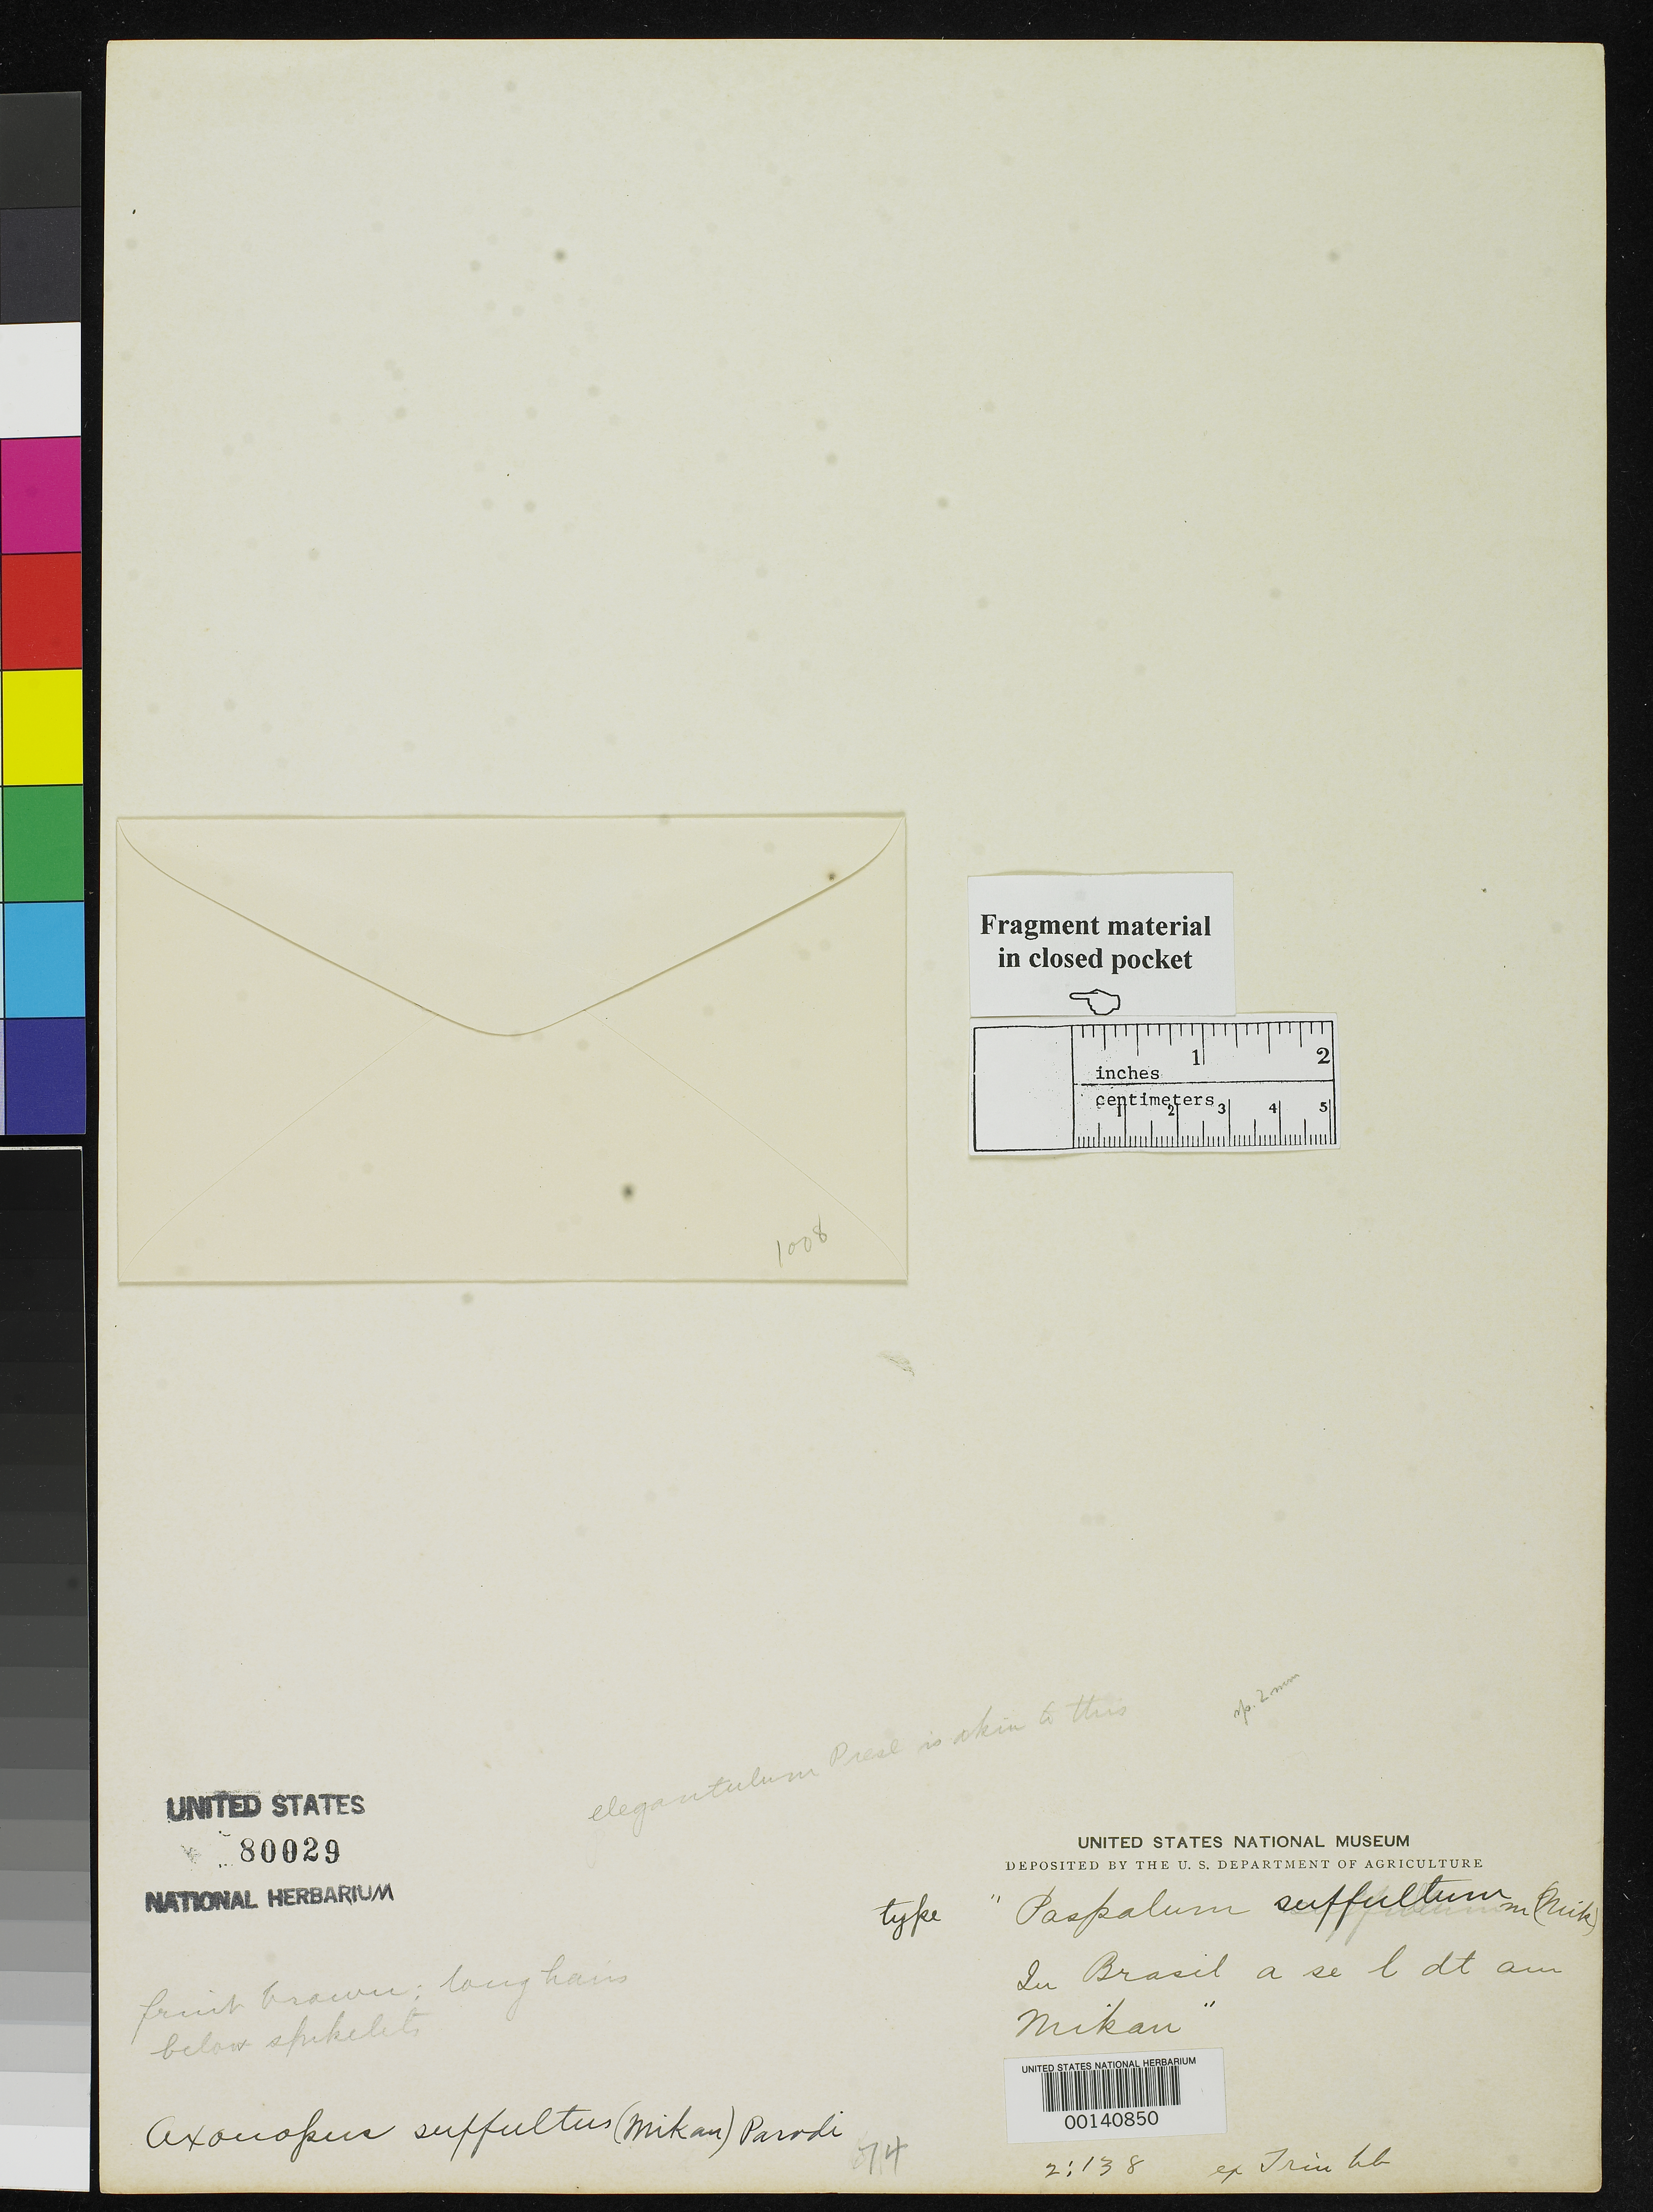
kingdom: Plantae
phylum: Tracheophyta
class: Liliopsida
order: Poales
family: Poaceae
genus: Paspalum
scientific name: Paspalum suffultum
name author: J.C. Mikan ex Trin. in Spreng.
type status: Type Fragment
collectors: J. C. Mikan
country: Brazil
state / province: Minas Gerais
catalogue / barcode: US 80029